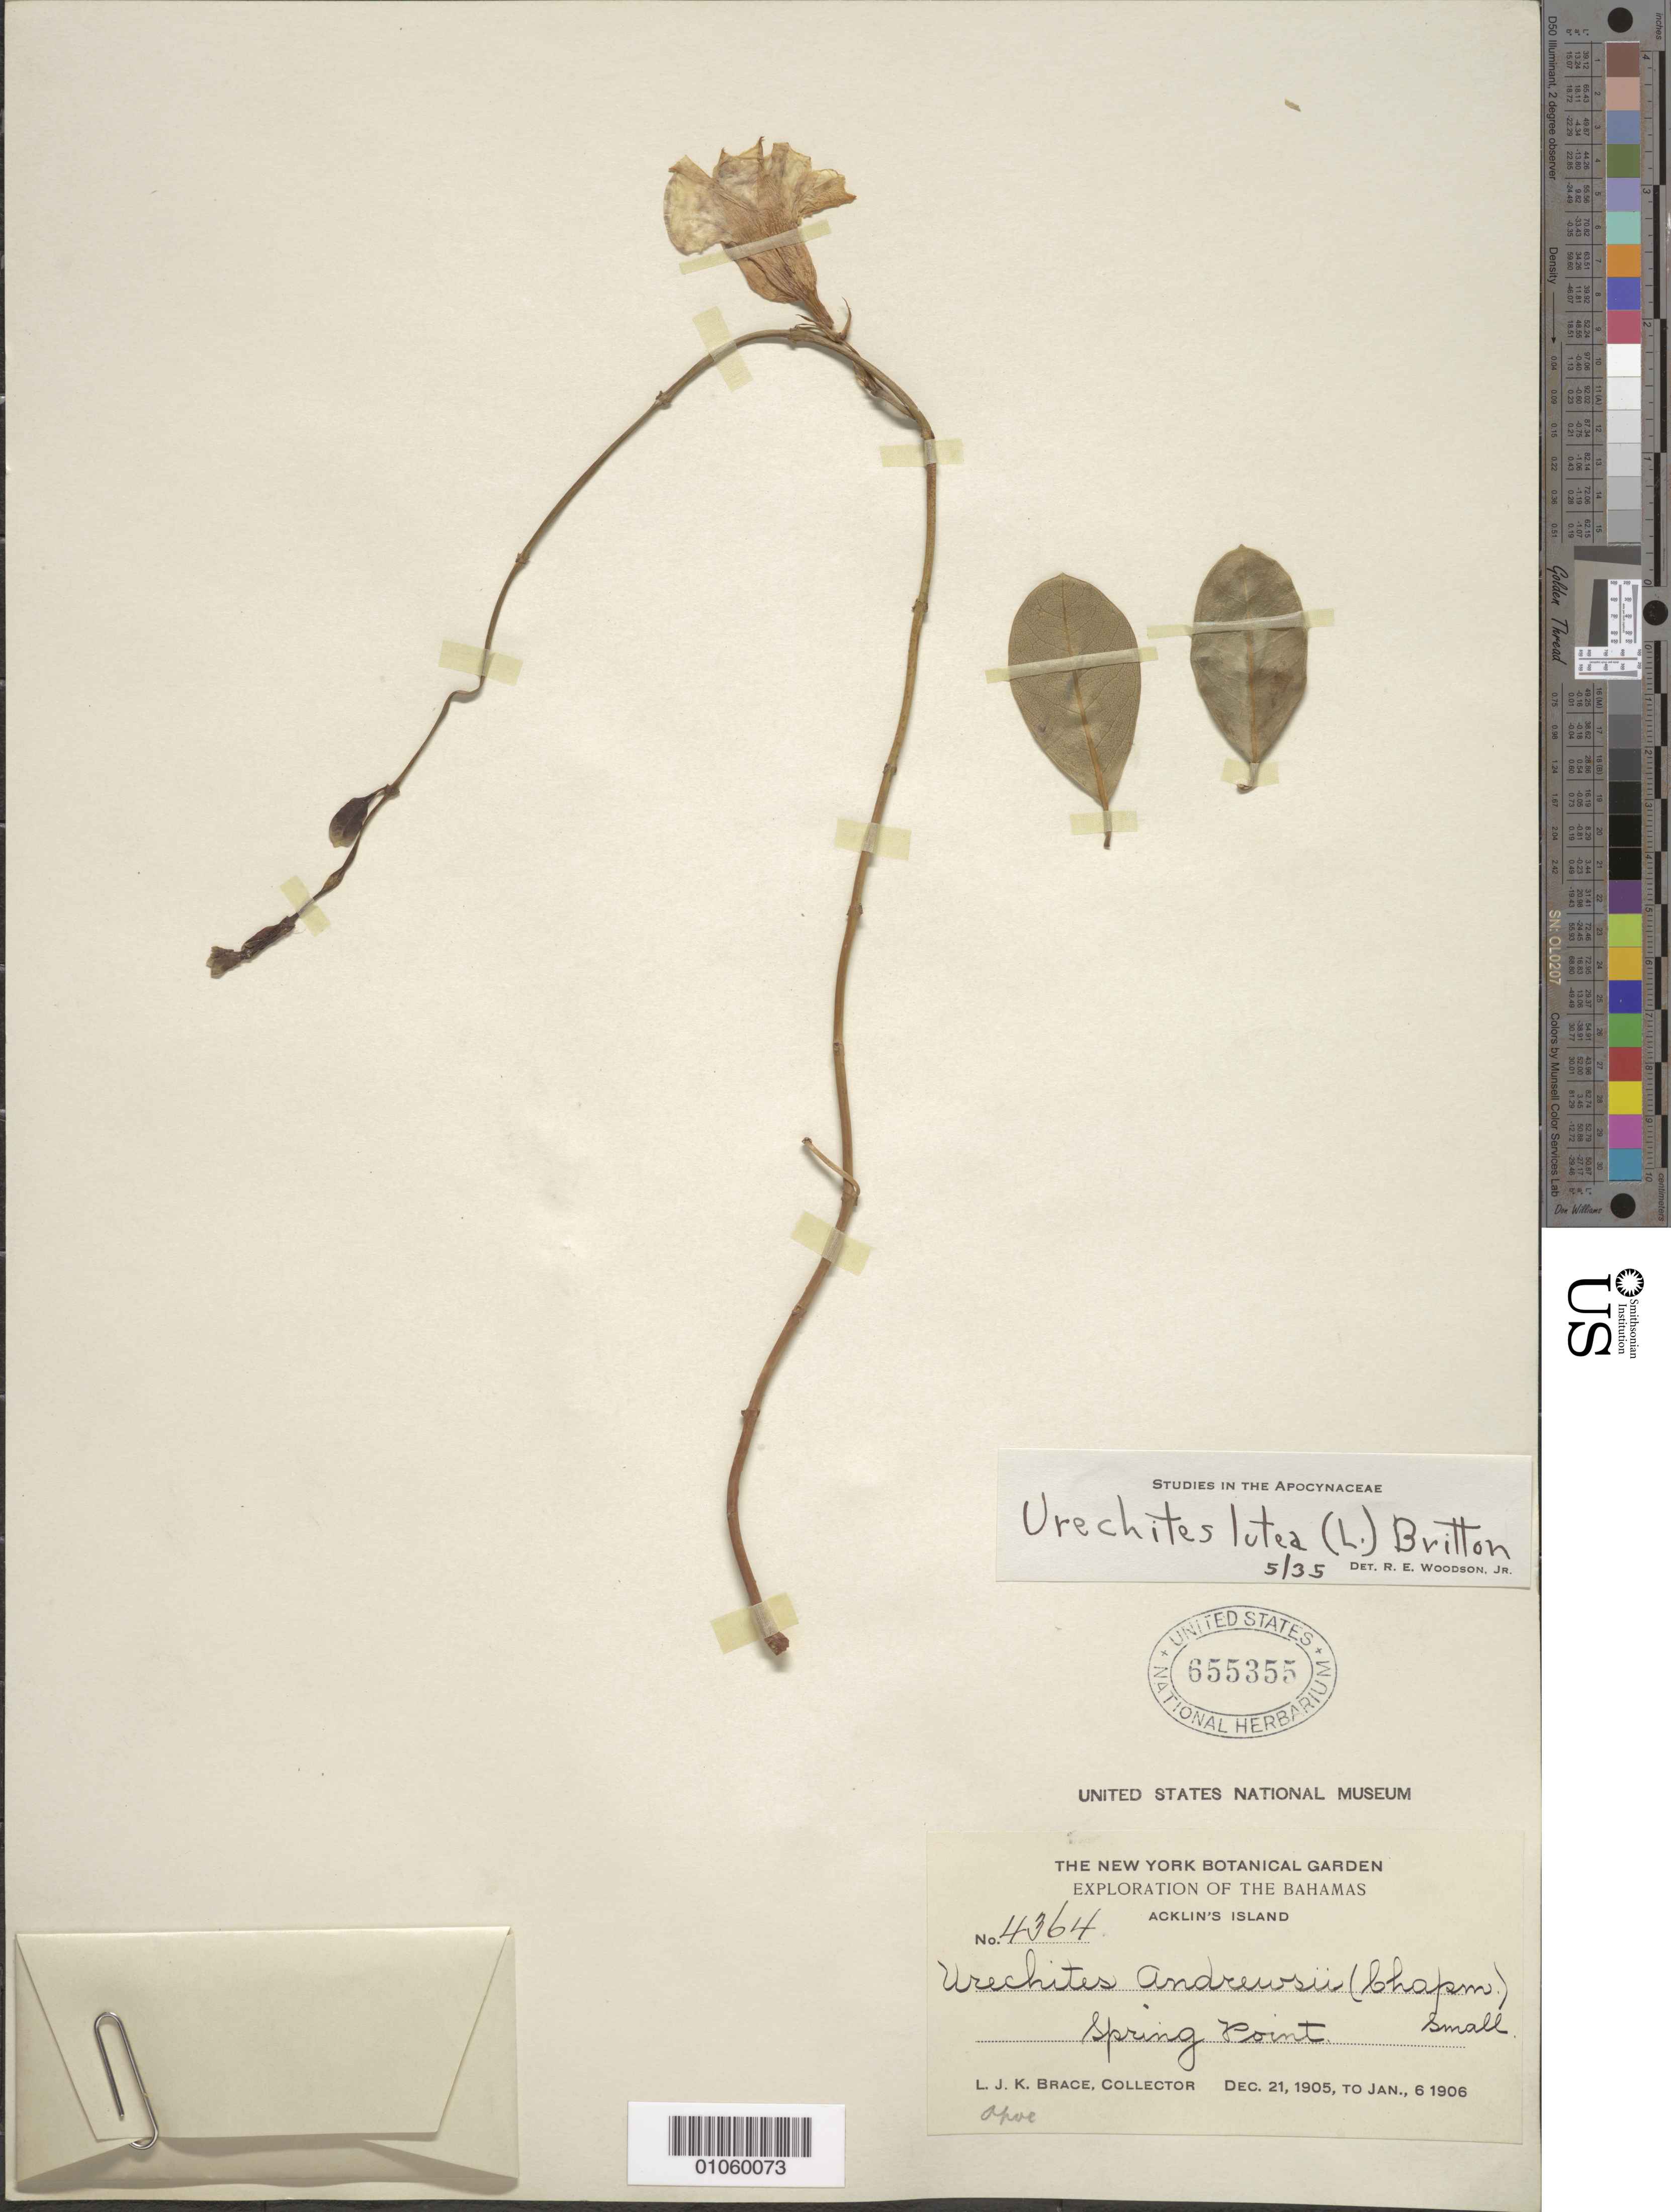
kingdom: Plantae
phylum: Tracheophyta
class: Magnoliopsida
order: Gentianales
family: Apocynaceae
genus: Urechites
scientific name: Urechites lutea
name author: (L.) Britton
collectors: L. J. K. Brace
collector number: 4364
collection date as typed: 21 Dec 1906 to 06 Jan 1906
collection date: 1906-01-06/1906-12-21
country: Bahamas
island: Acklin's I.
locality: Spring Point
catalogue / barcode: US 655355